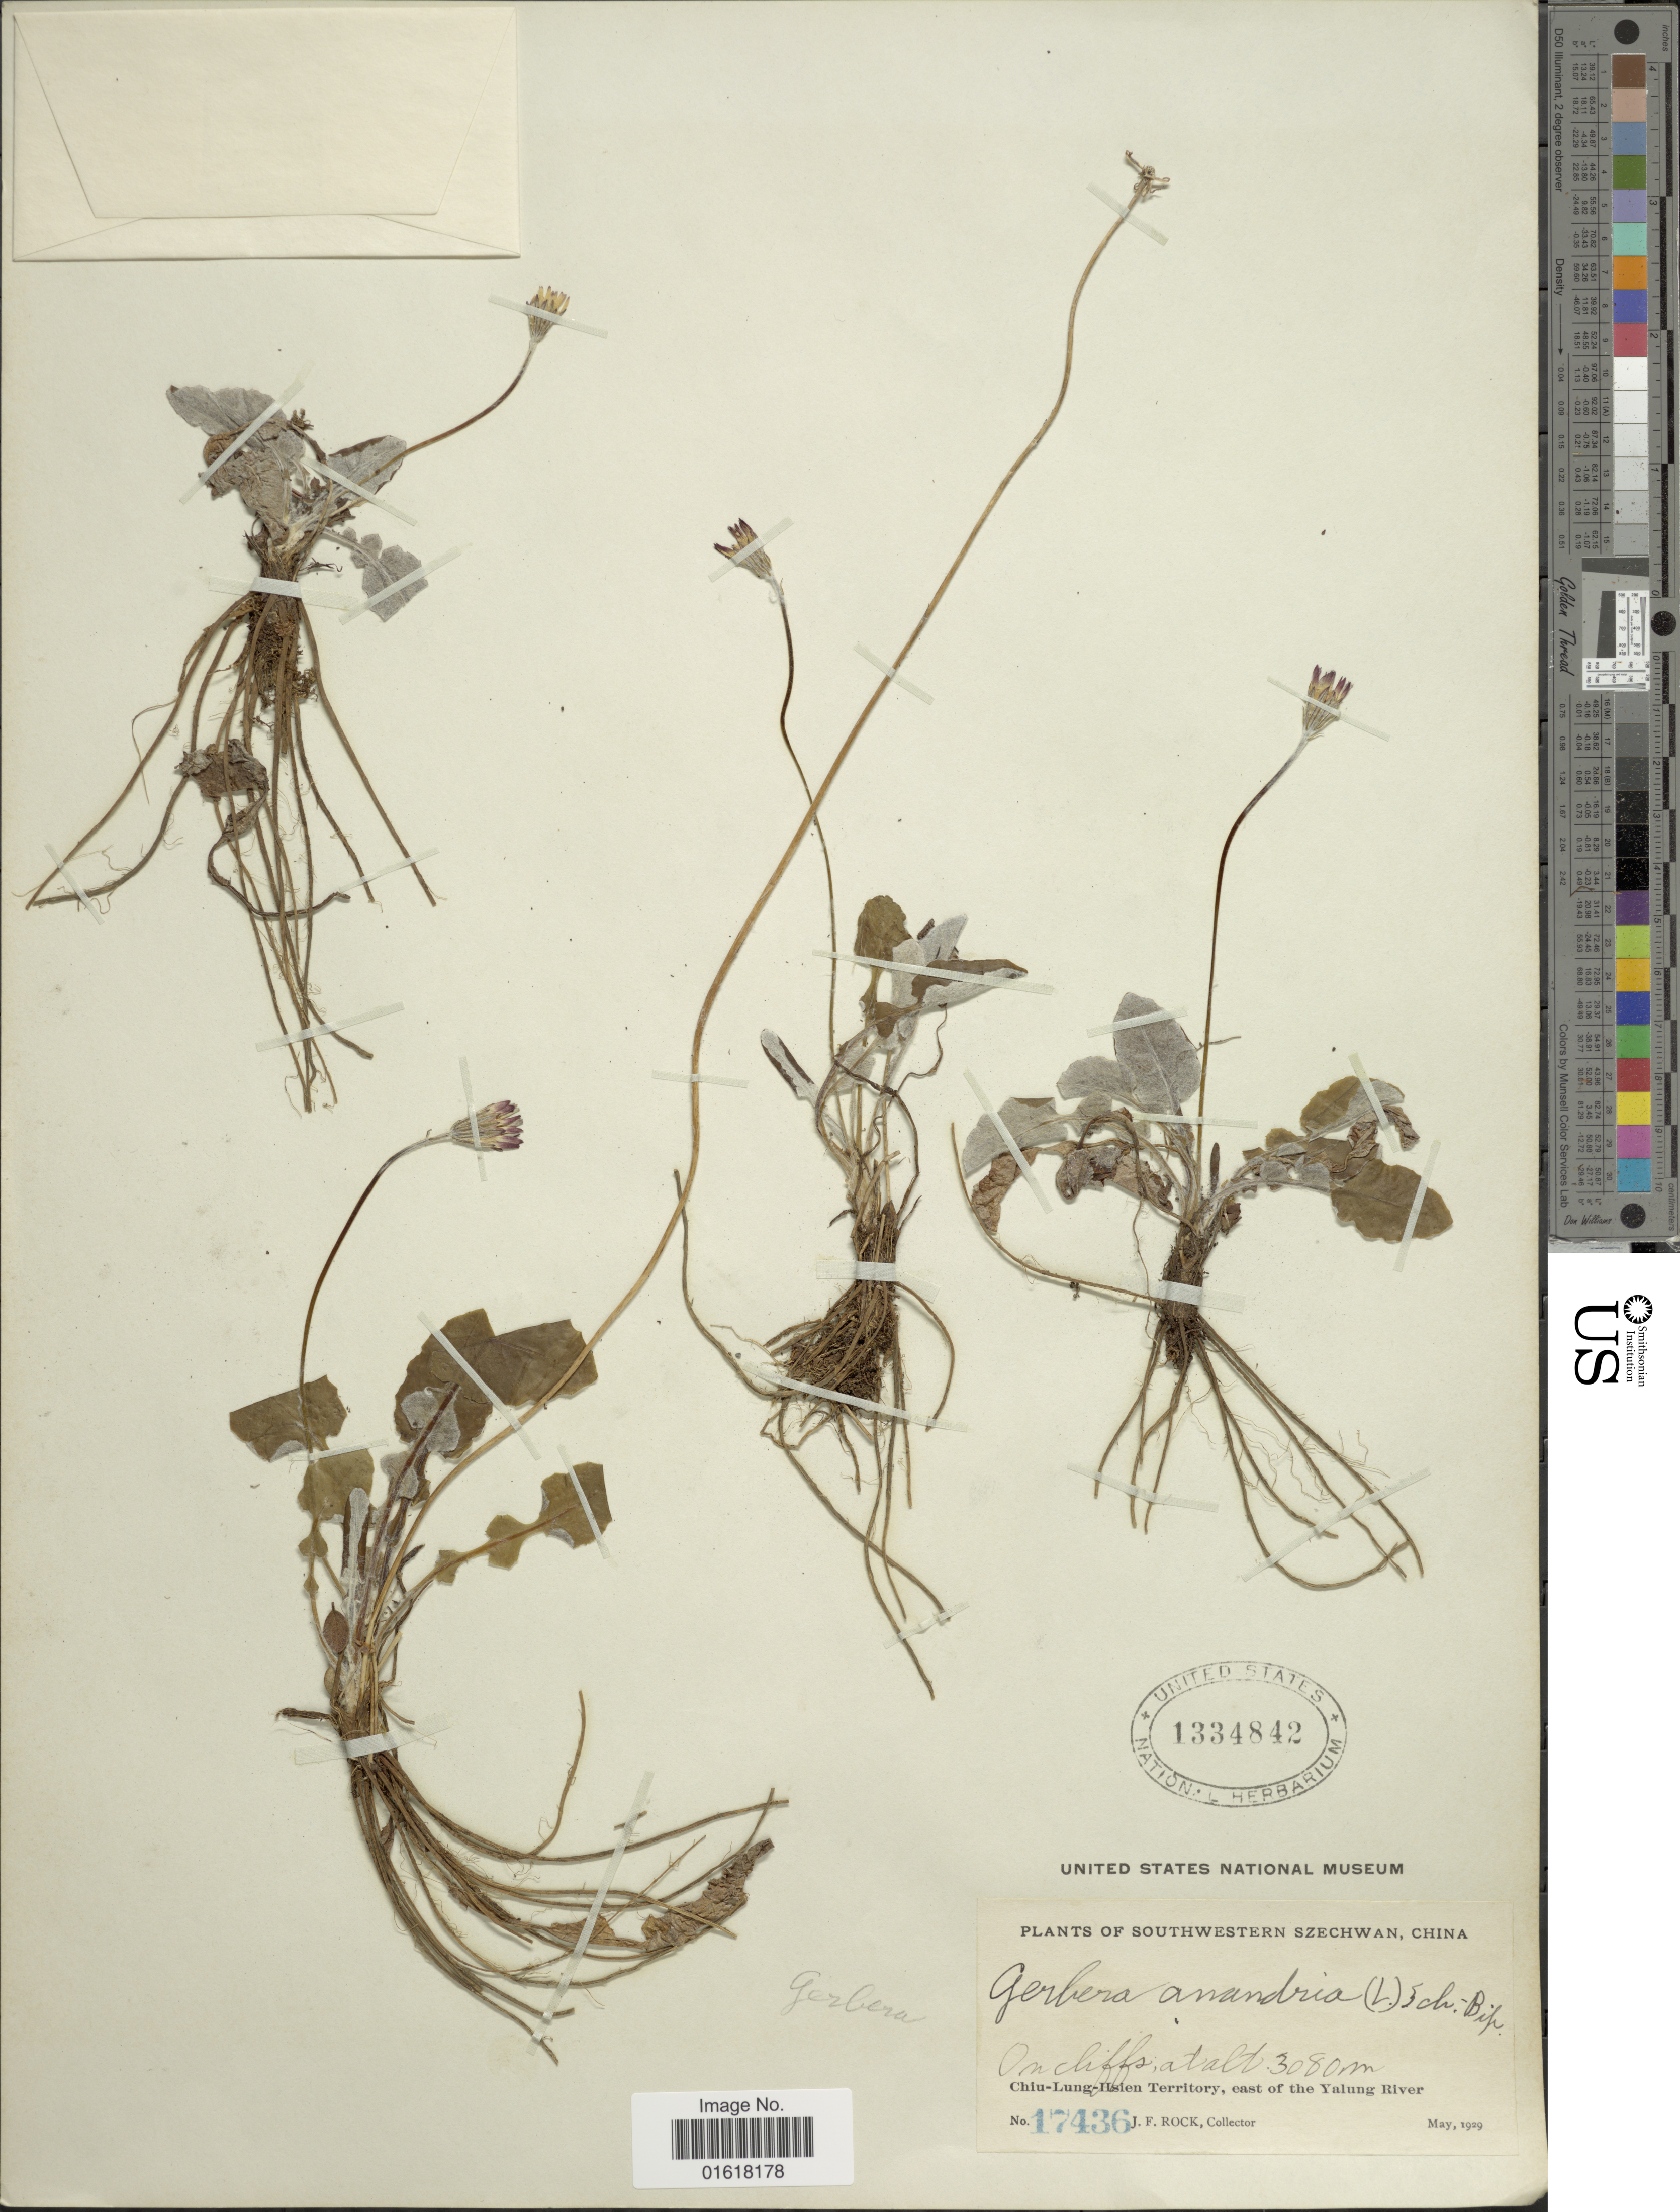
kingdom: Plantae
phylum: Tracheophyta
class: Magnoliopsida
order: Asterales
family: Asteraceae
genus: Leibnitzia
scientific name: Leibnitzia anandria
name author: (L.) Nakai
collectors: J. Rock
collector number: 17436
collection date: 1929-05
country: China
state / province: Sichuan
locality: Southwestern Szechwan. Chiu-Lung-Hsien Territory, east of the Yalung River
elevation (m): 3080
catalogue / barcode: US 1334842